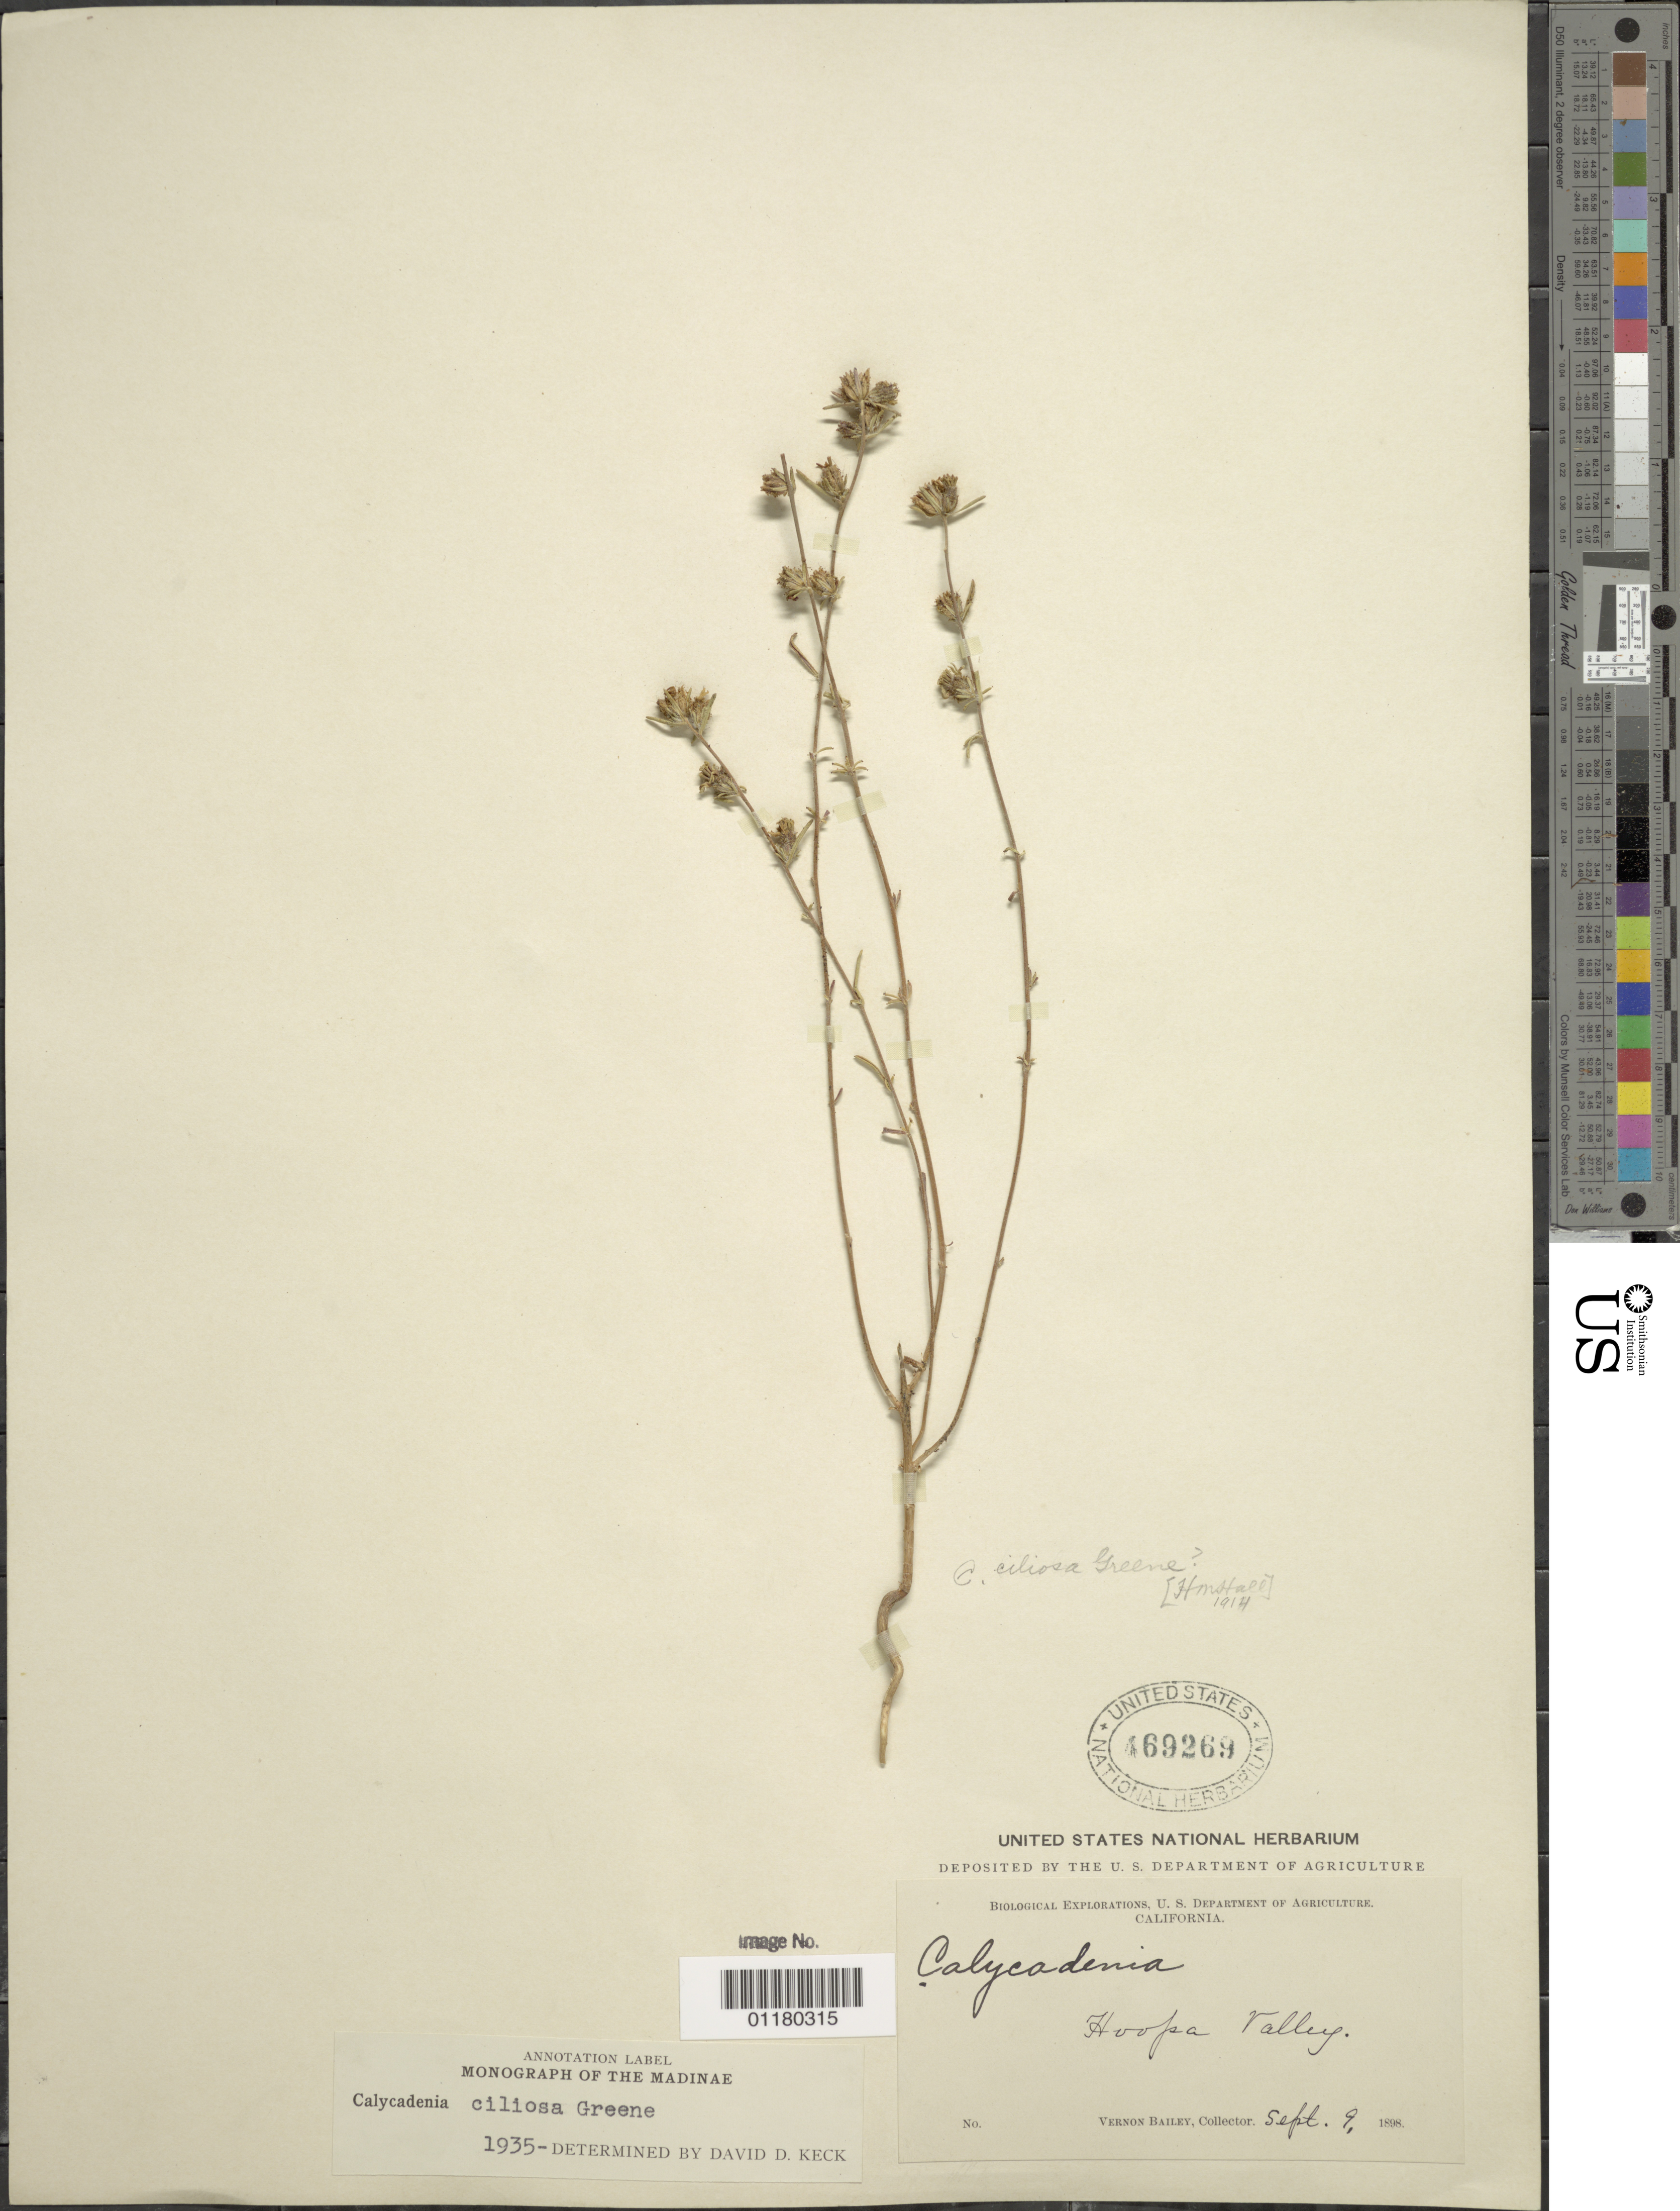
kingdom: Plantae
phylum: Tracheophyta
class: Magnoliopsida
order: Asterales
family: Asteraceae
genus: Calycadenia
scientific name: Calycadenia ciliosa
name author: Greene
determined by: Keck, David D.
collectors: V. O. Bailey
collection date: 1898-09-09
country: United States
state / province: California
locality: Hoopa Valley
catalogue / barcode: US 469269